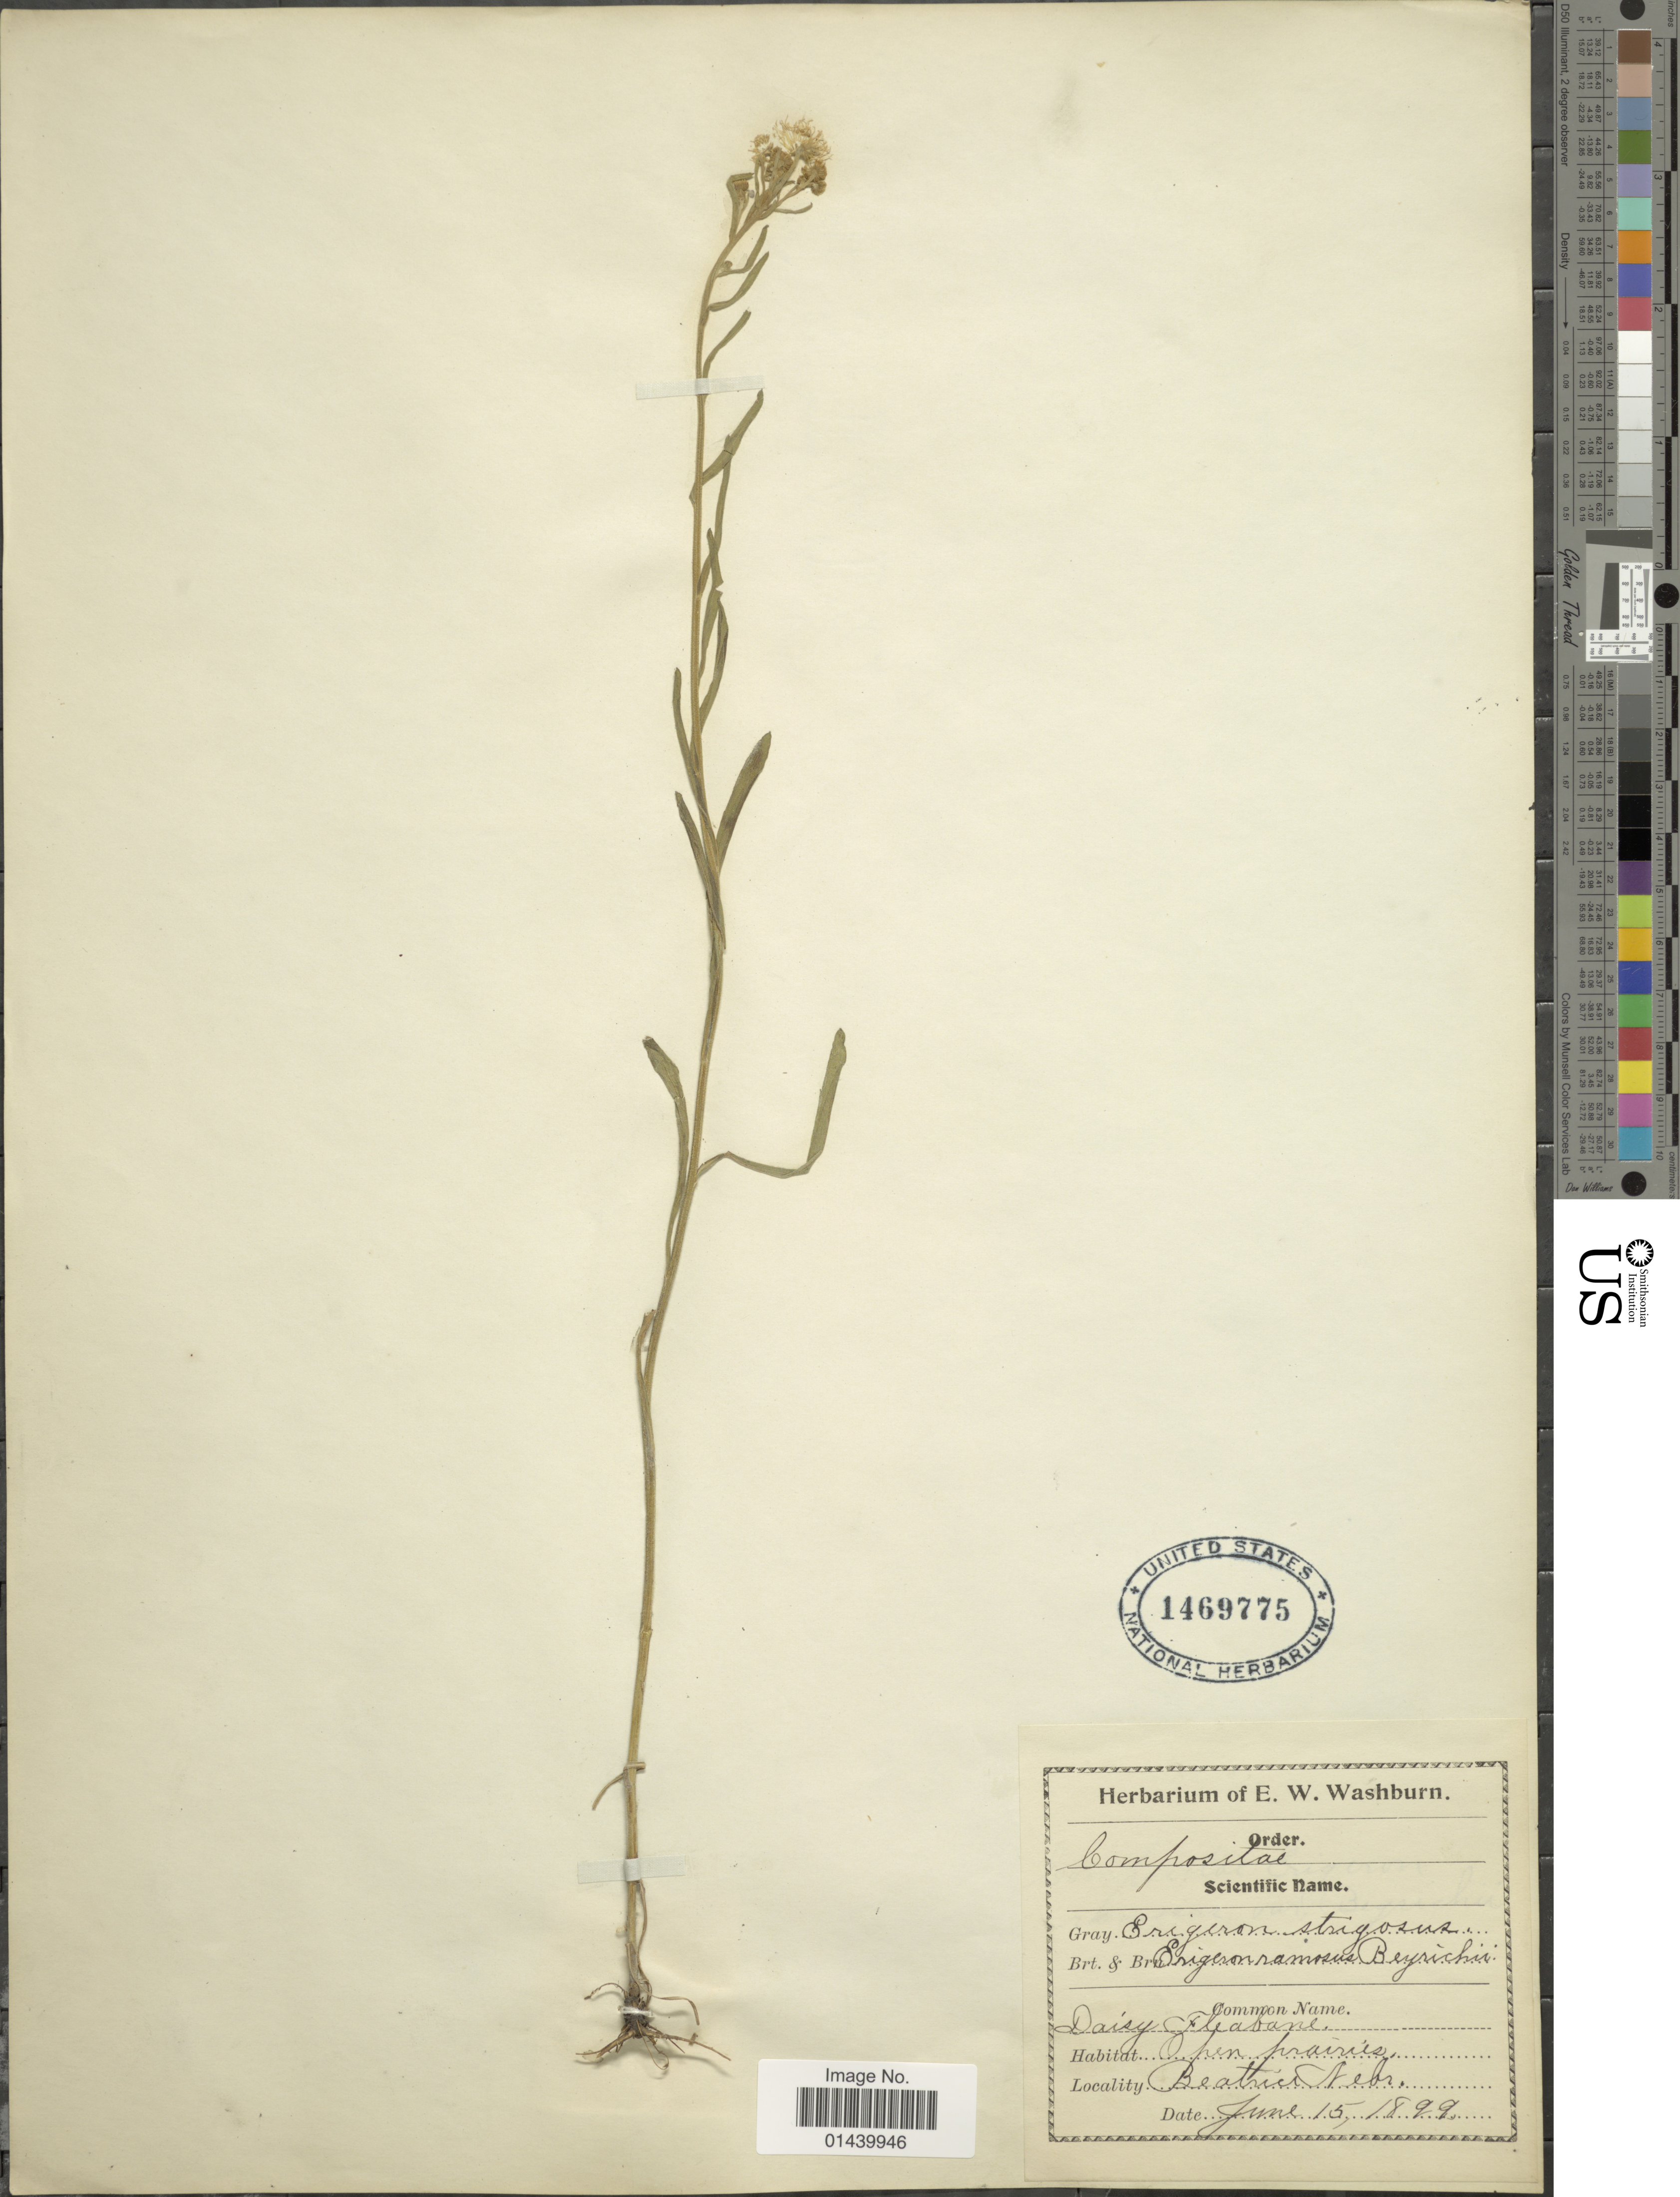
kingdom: Plantae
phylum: Tracheophyta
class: Magnoliopsida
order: Asterales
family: Asteraceae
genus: Erigeron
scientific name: Erigeron strigosus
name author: Muhl. ex Willd.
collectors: ex herb. E. W. Washburn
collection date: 1899-06-15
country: United States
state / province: Nebraska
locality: Beatrice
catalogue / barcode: US 1469775